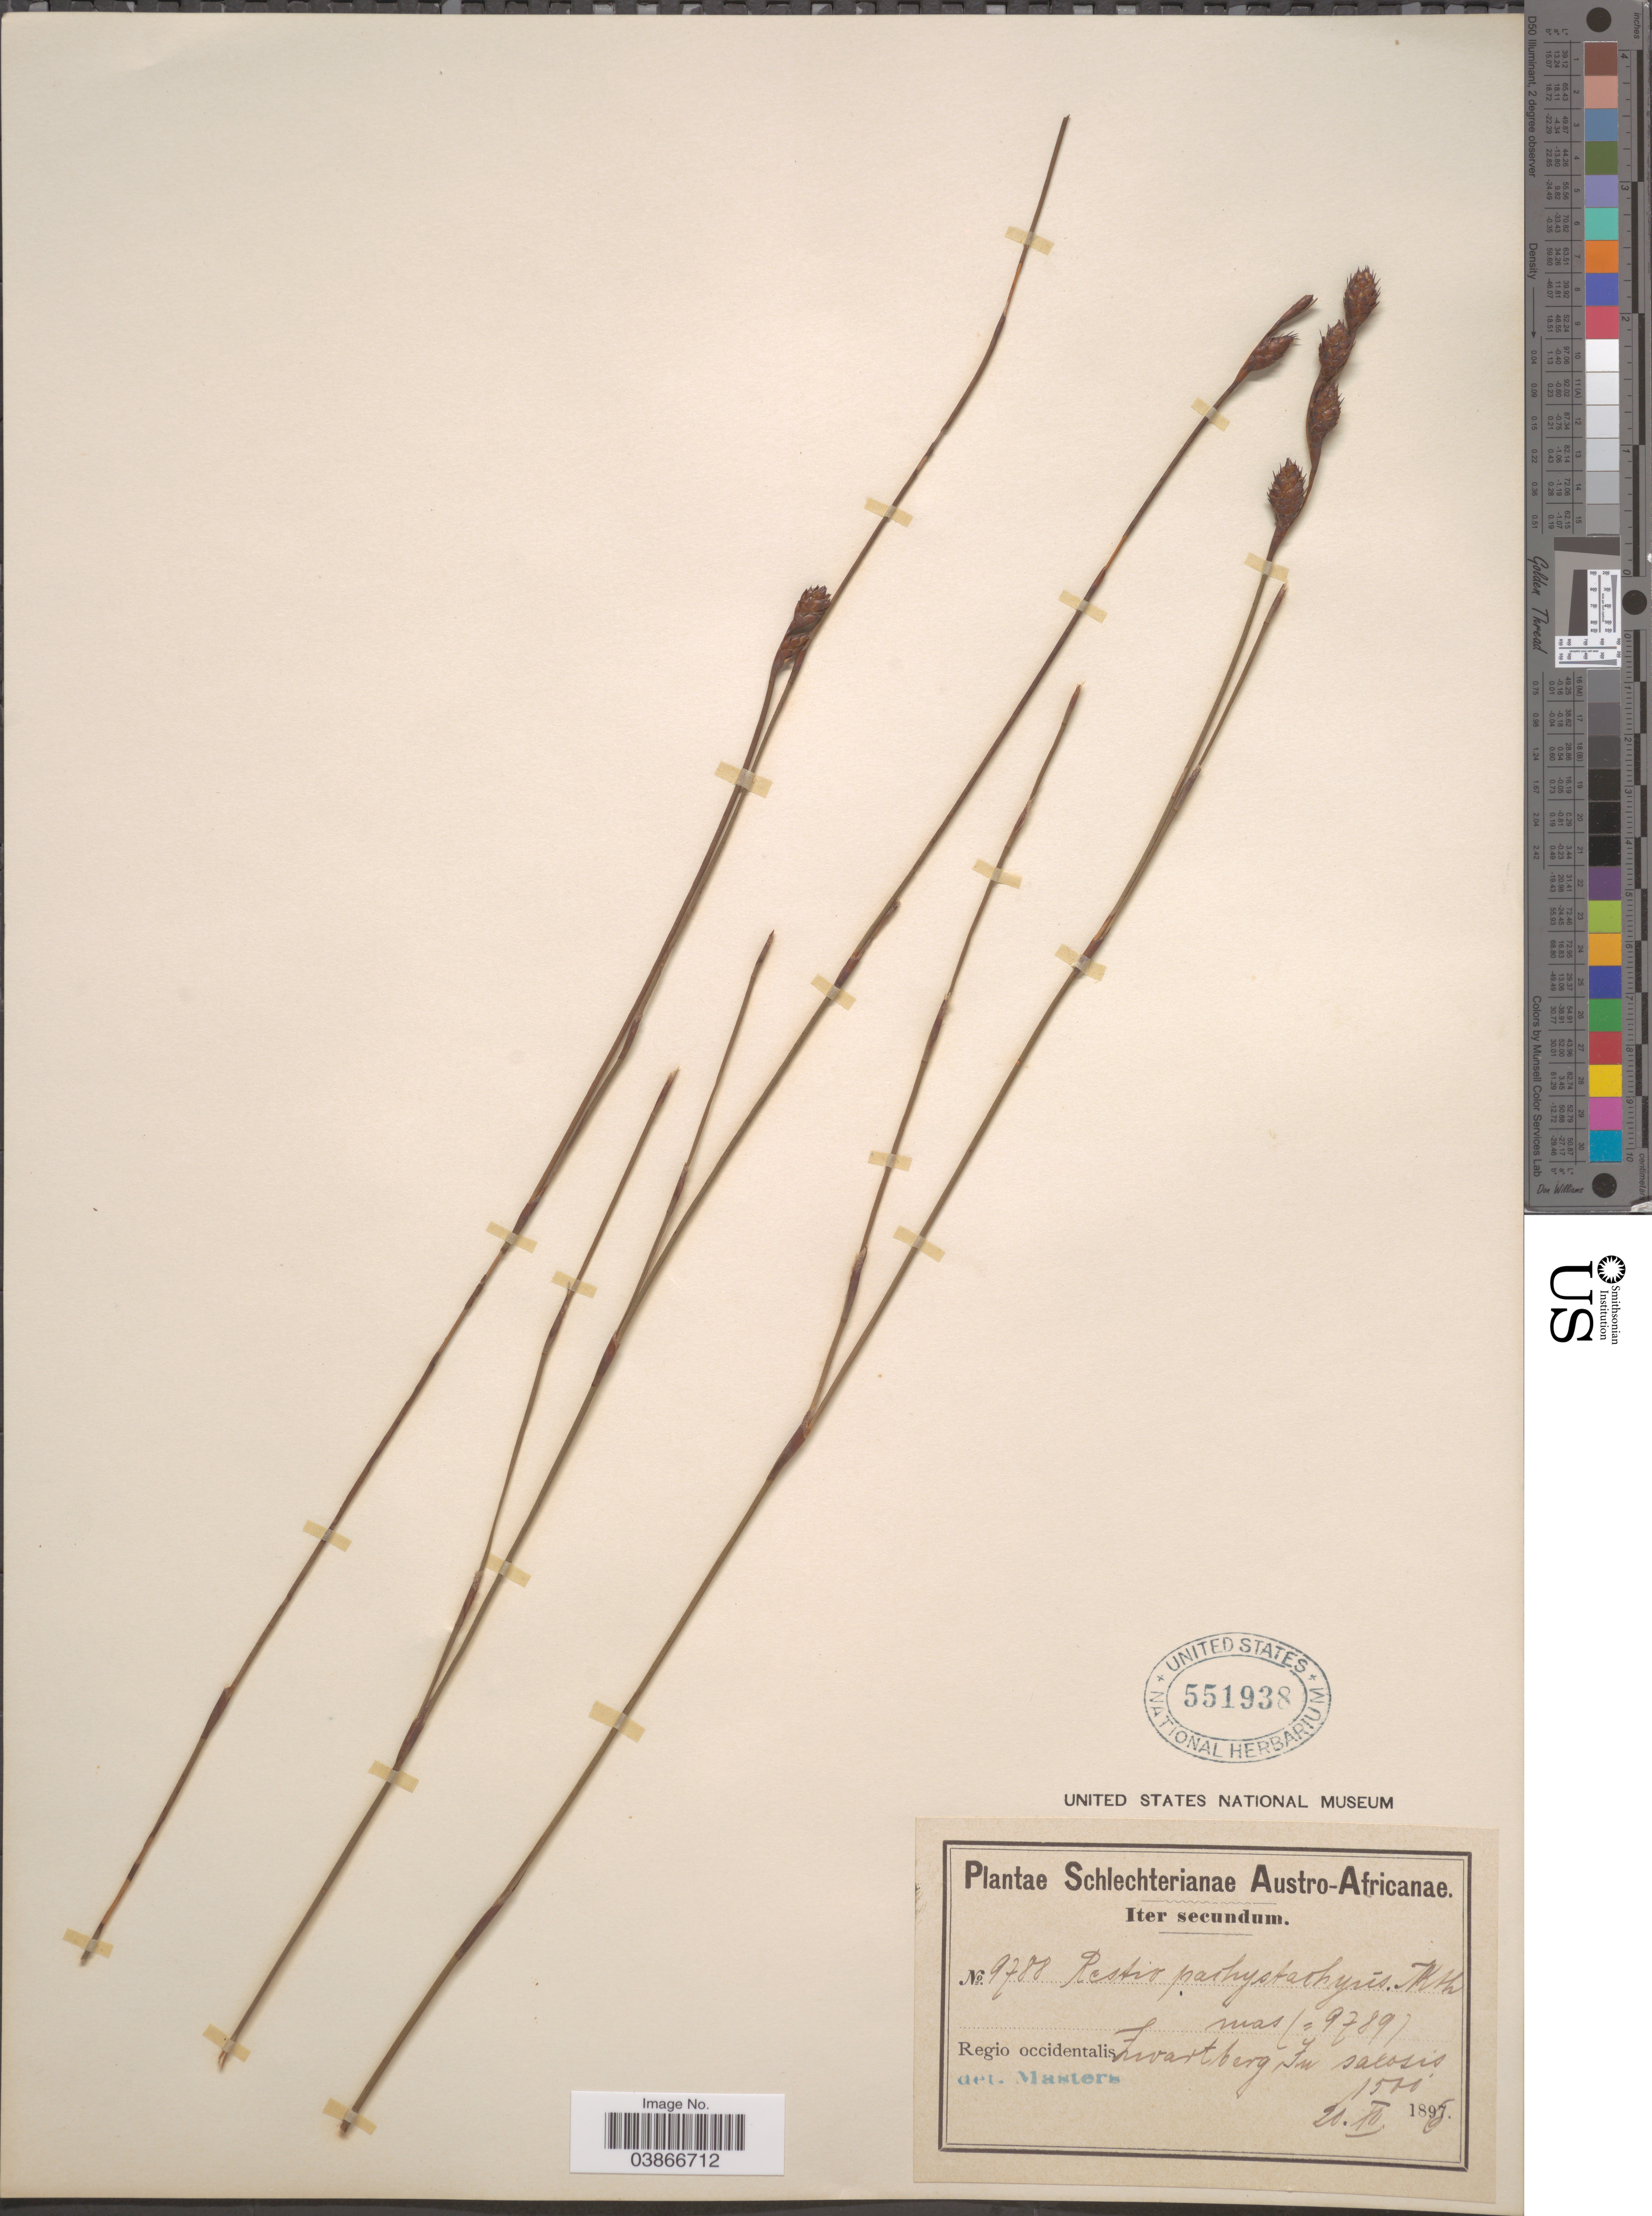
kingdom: Plantae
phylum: Tracheophyta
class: Liliopsida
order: Poales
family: Restionaceae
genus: Restio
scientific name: Restio pachystachyus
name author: Kunth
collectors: Schlechter, --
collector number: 9788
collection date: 1896-12-20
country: South Africa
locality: Austro-Africanæ. Regio occidentalis Zwartberg, In saxosis.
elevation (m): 457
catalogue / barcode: US 551938